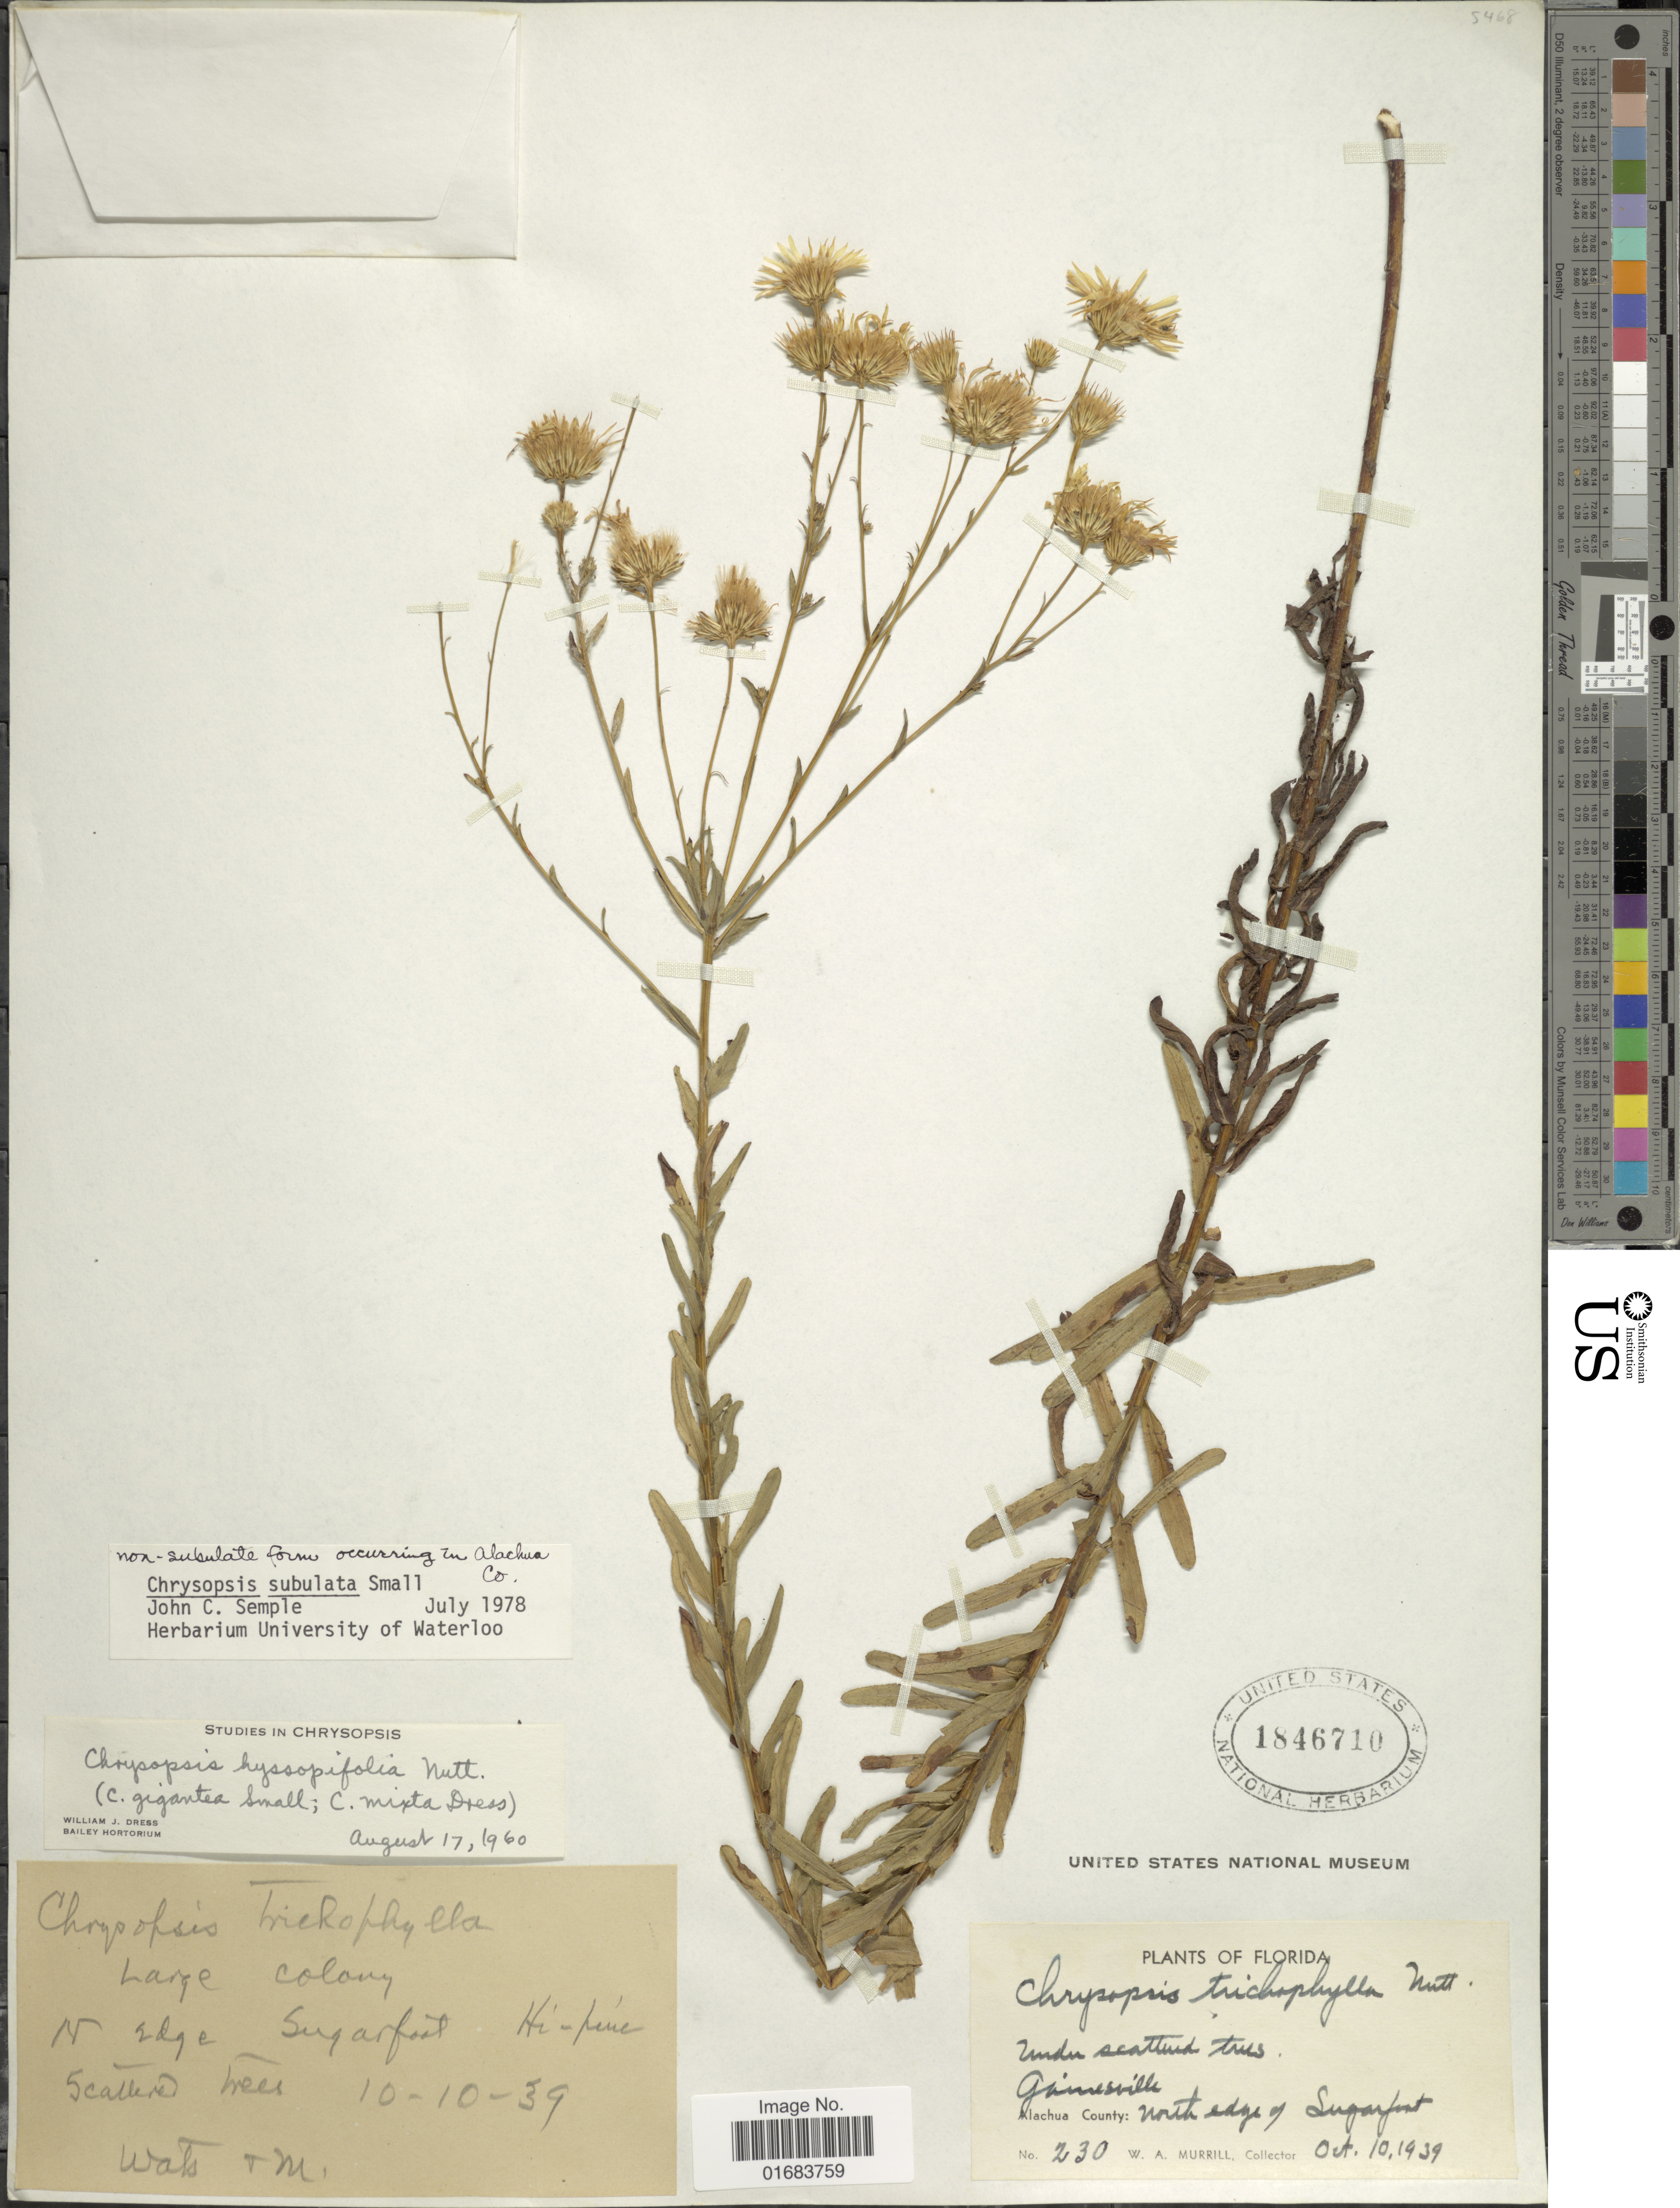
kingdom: Plantae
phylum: Tracheophyta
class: Magnoliopsida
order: Asterales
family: Asteraceae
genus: Chrysopsis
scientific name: Chrysopsis subulata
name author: Small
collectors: W. A. Murrill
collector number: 230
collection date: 1939-10-10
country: United States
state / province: Florida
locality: Alachua County: worth edge of Sugarfont, Gainesville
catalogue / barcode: US 1846710